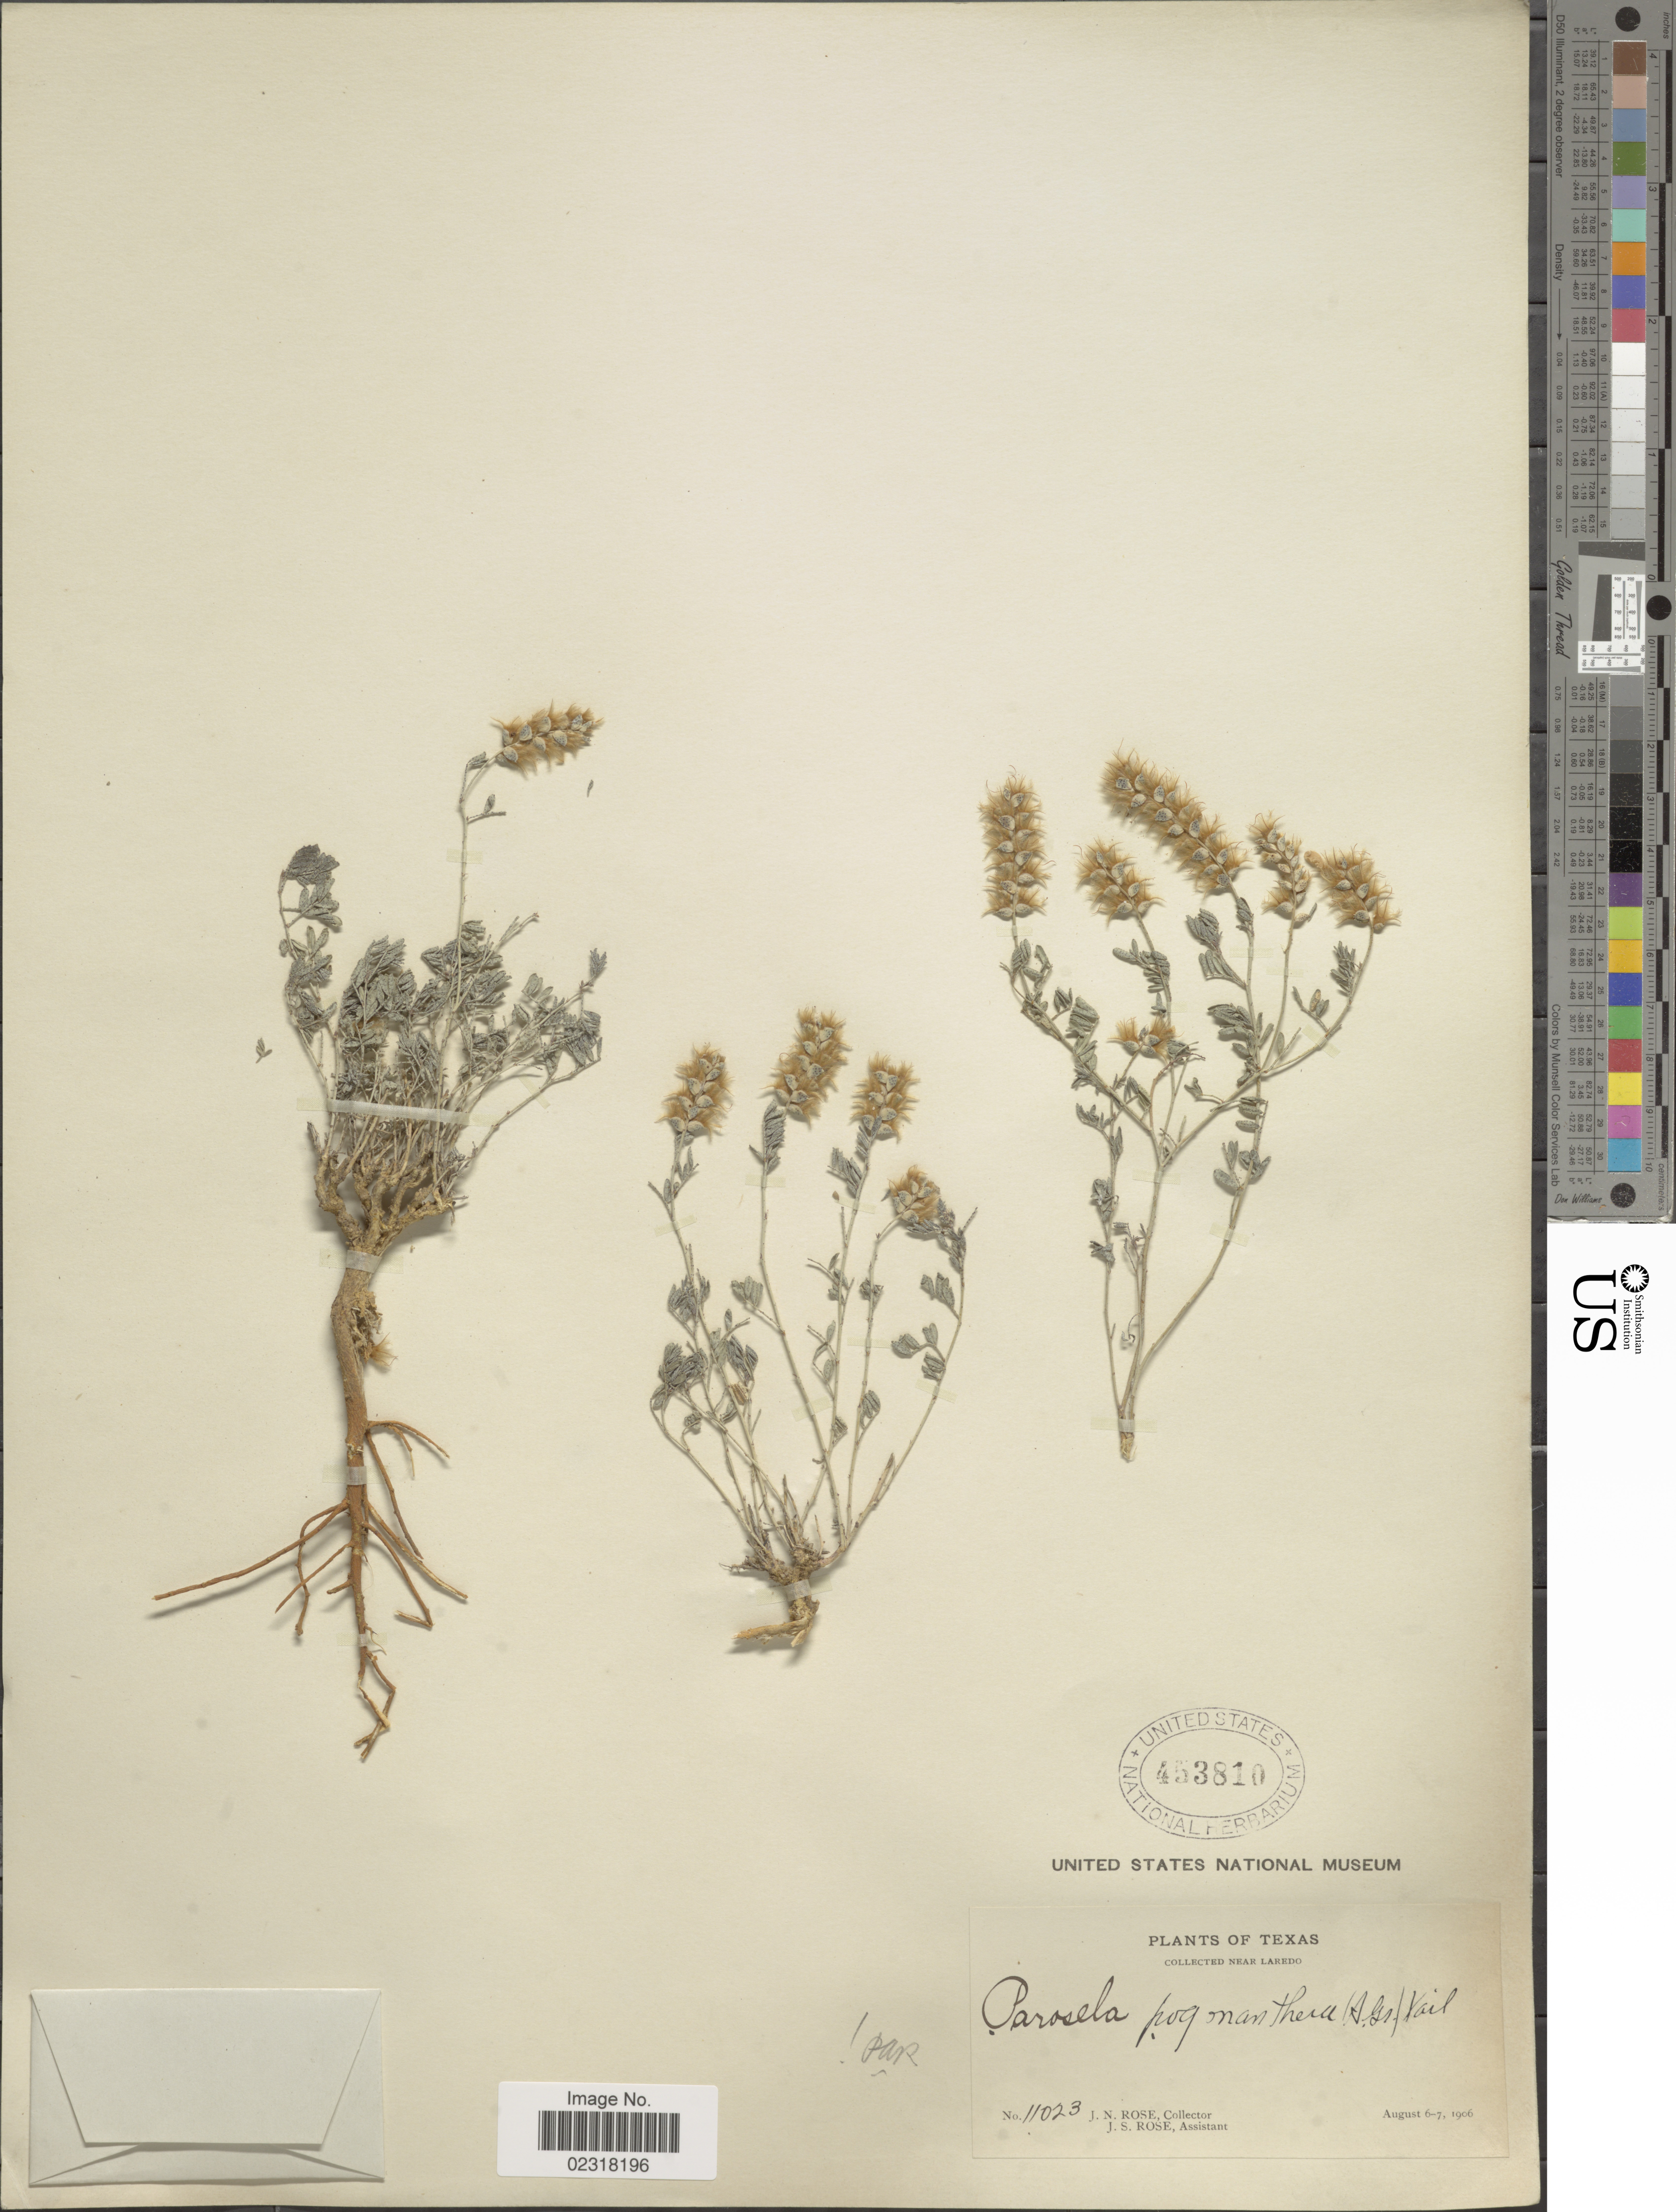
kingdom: Plantae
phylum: Tracheophyta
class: Magnoliopsida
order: Fabales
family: Fabaceae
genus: Dalea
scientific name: Dalea pogonathera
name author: A. Gray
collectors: J. N. Rose & J. S. Rose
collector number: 11023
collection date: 1906-08-06/1906-08-07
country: United States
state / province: Texas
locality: Near Laredo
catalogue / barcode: US 453810